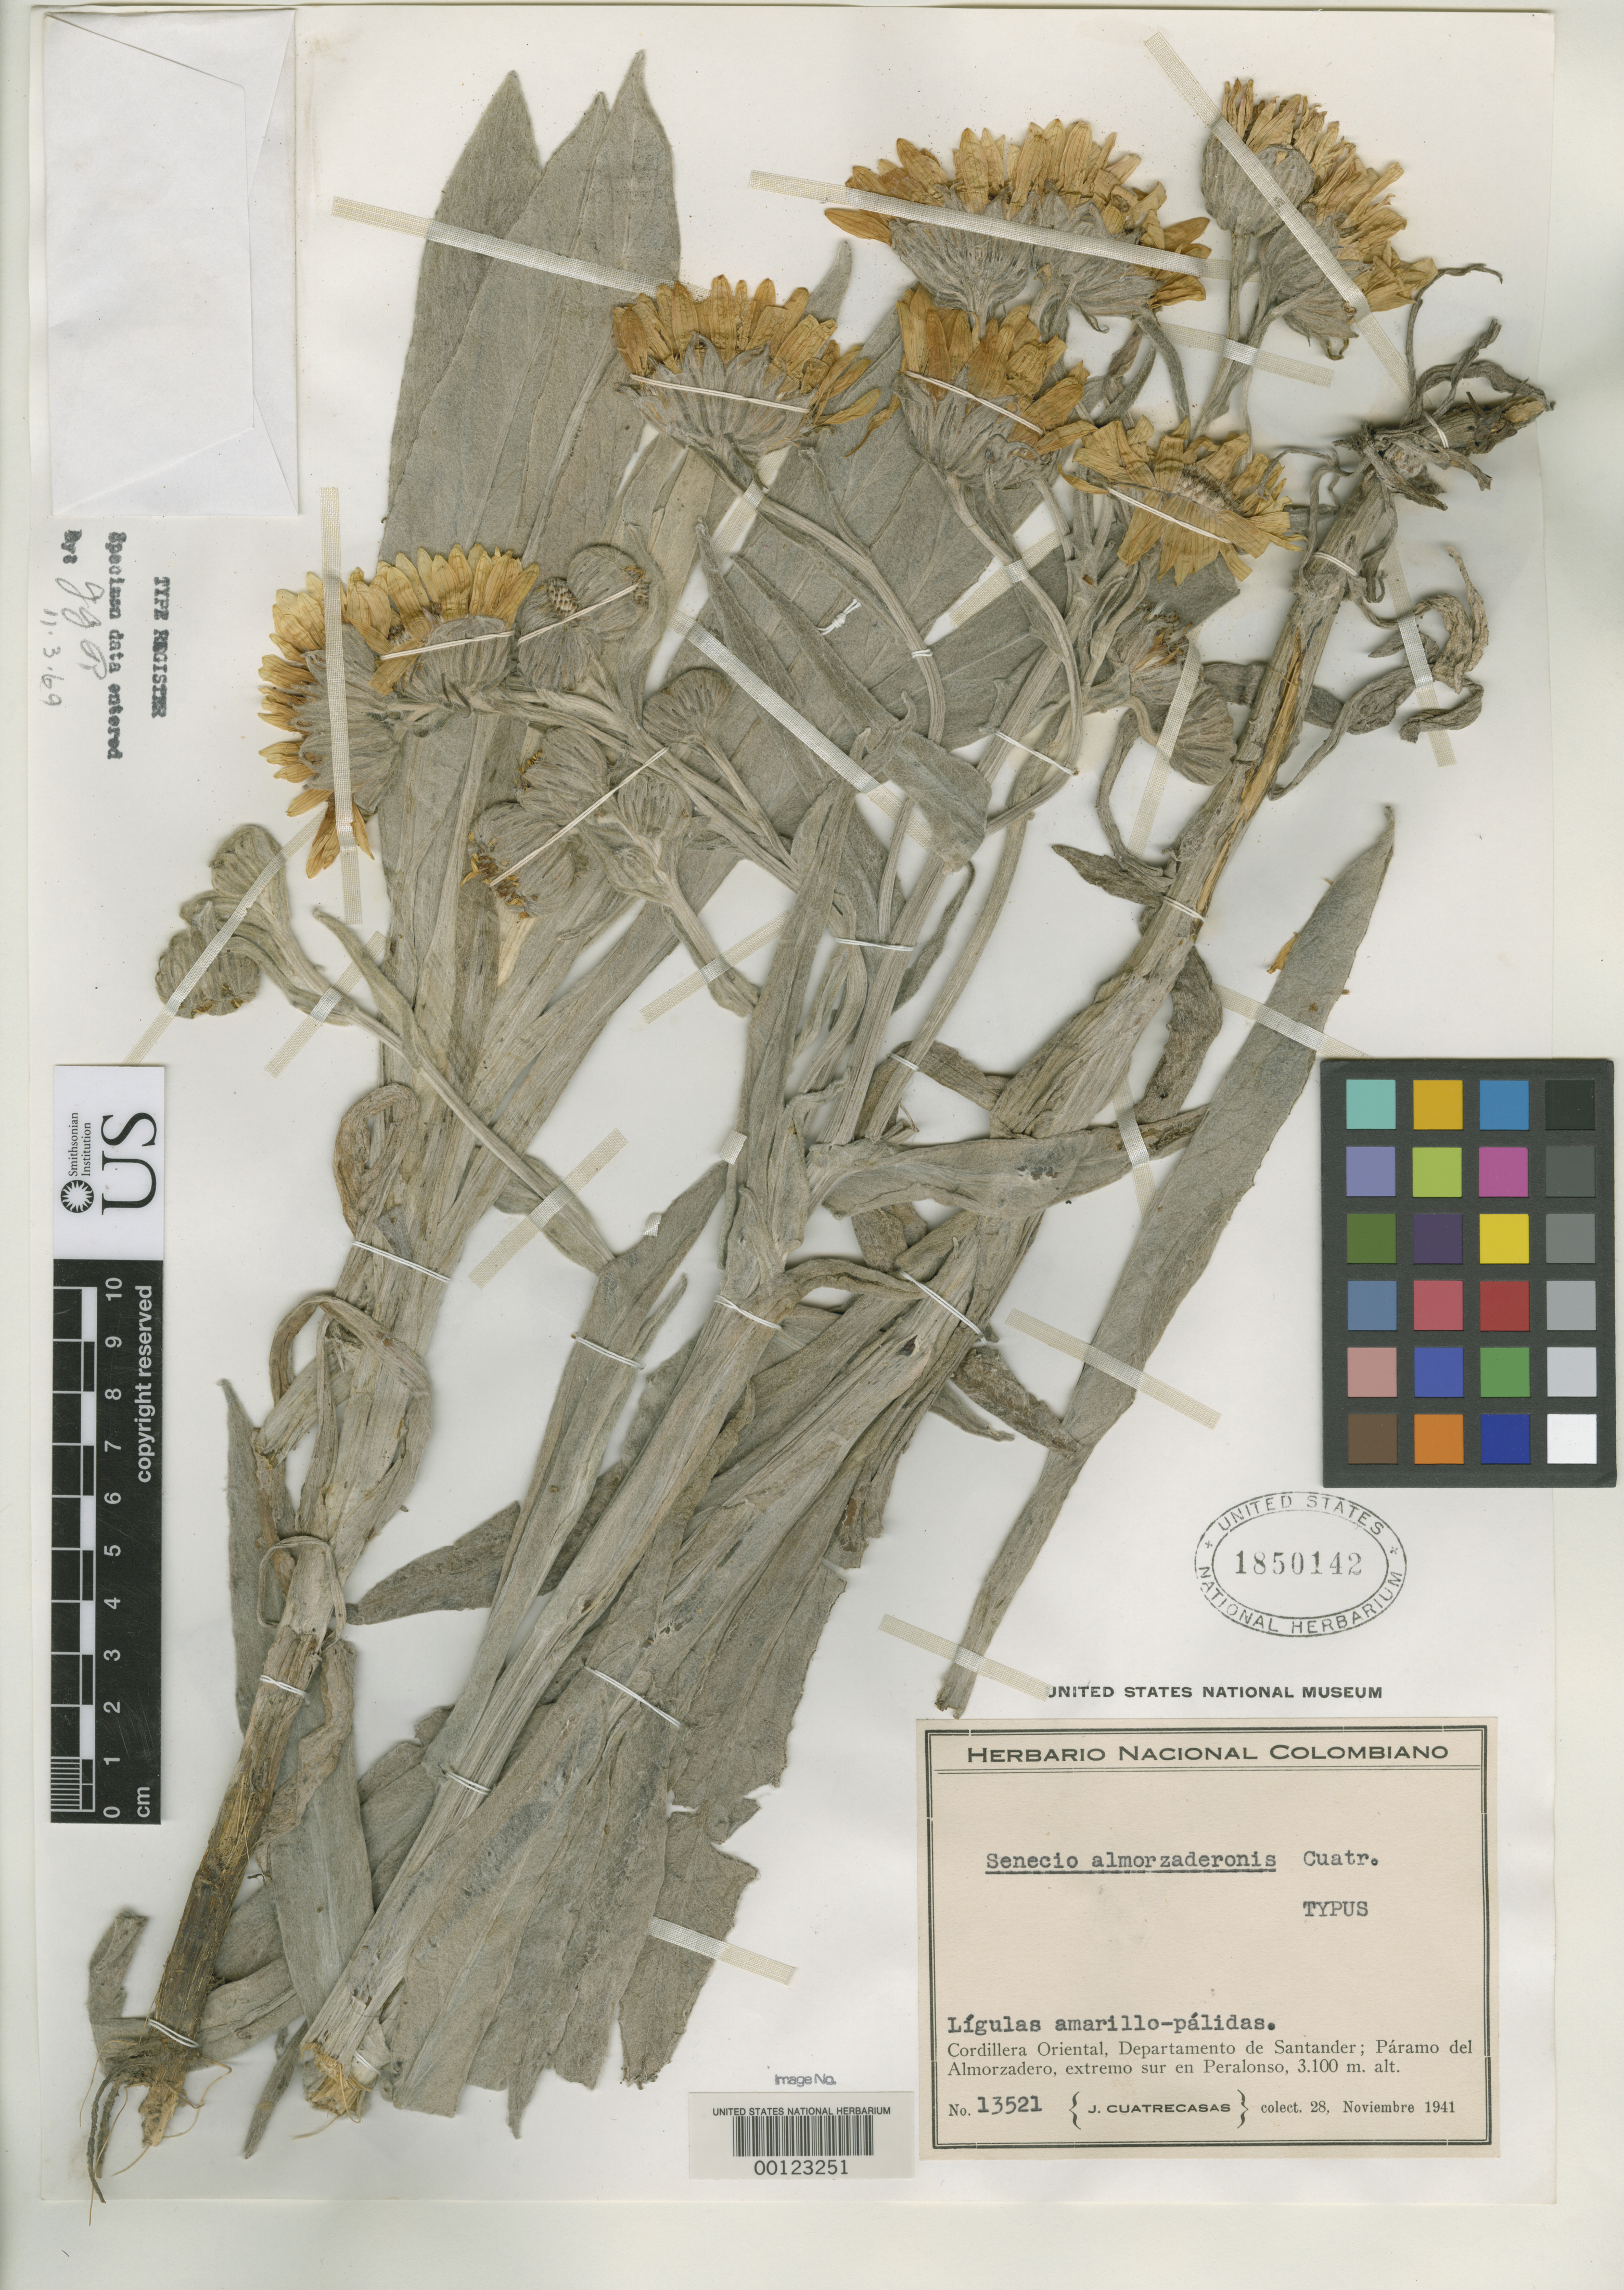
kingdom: Plantae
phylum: Tracheophyta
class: Magnoliopsida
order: Asterales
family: Asteraceae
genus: Senecio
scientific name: Senecio almorzaderonis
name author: Cuatrec.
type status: Isotype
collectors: J. Cuatrecasas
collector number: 13521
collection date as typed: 28 Nov 1941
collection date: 1941-11-28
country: Colombia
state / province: Santander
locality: Peralonso, Páramo del Almorzadero.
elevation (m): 3800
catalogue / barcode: US 1850142